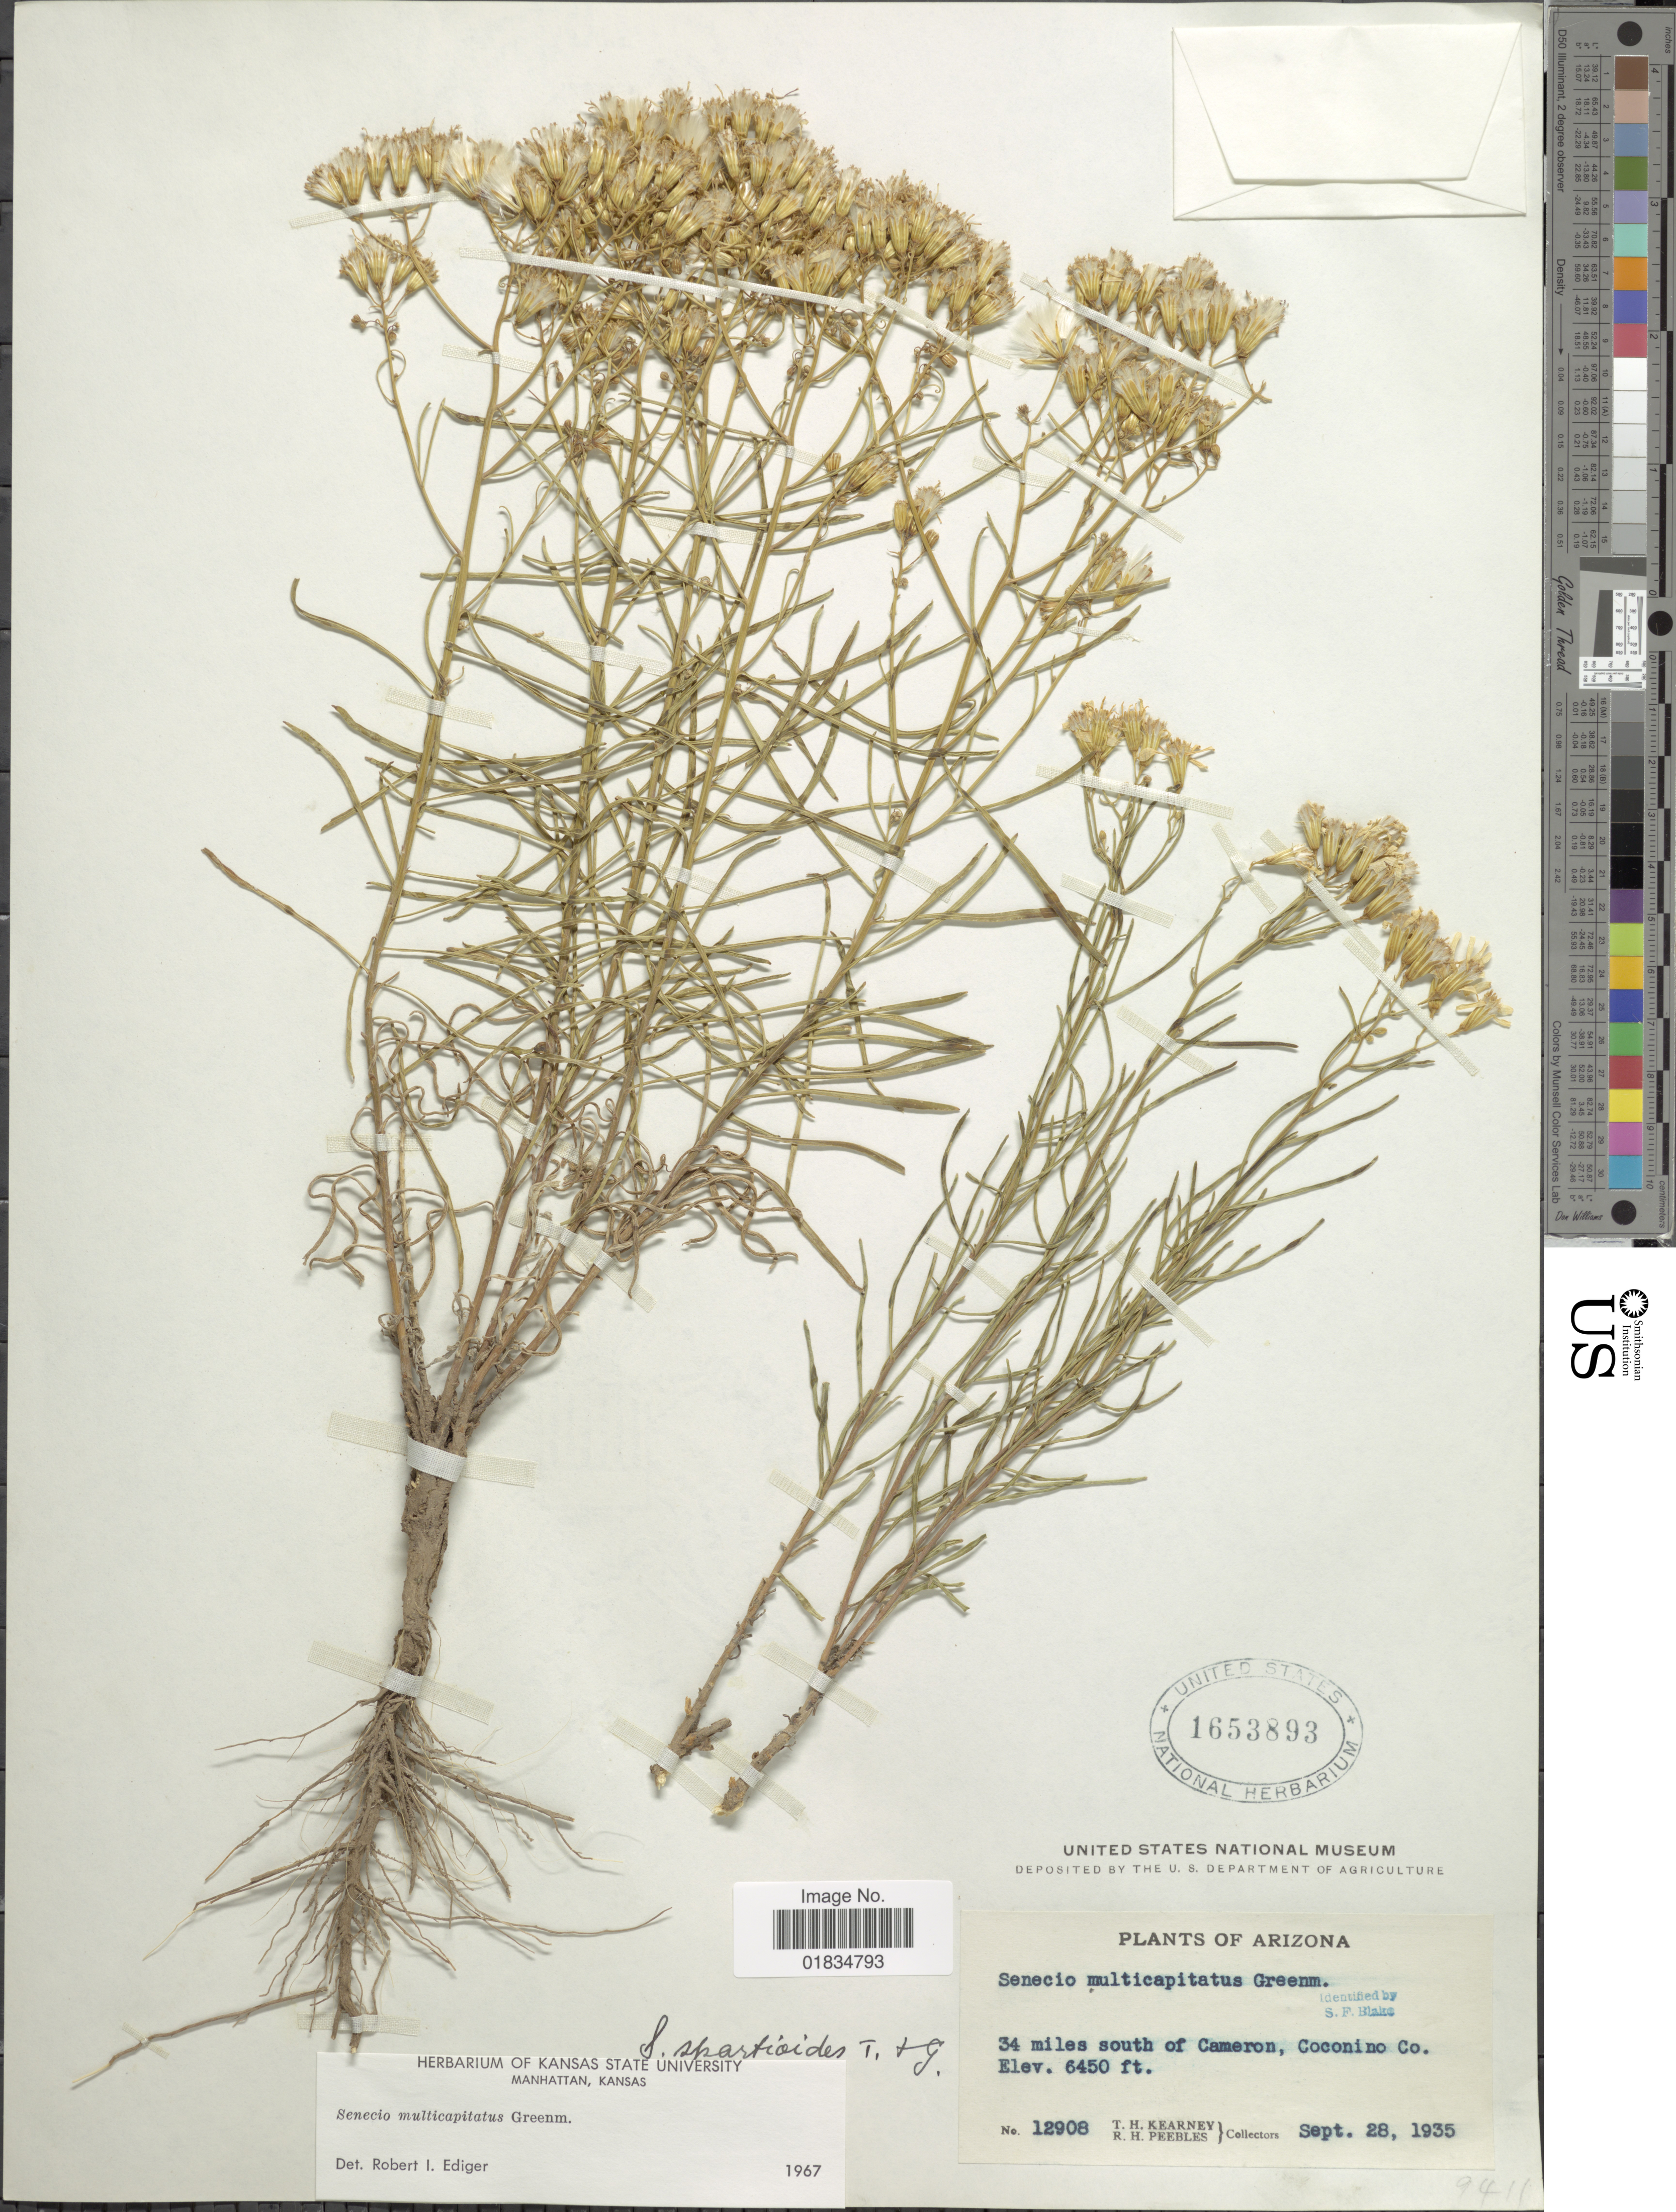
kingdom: Plantae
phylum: Tracheophyta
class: Magnoliopsida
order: Asterales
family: Asteraceae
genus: Senecio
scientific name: Senecio multicapitatus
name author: Greenm.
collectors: T. H. Kearney & R. H. Peebles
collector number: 12908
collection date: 1935-09-28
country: United States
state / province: Arizona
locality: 34 miles south of Cameron, Coconino Co.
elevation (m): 1966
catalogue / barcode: US 1653893